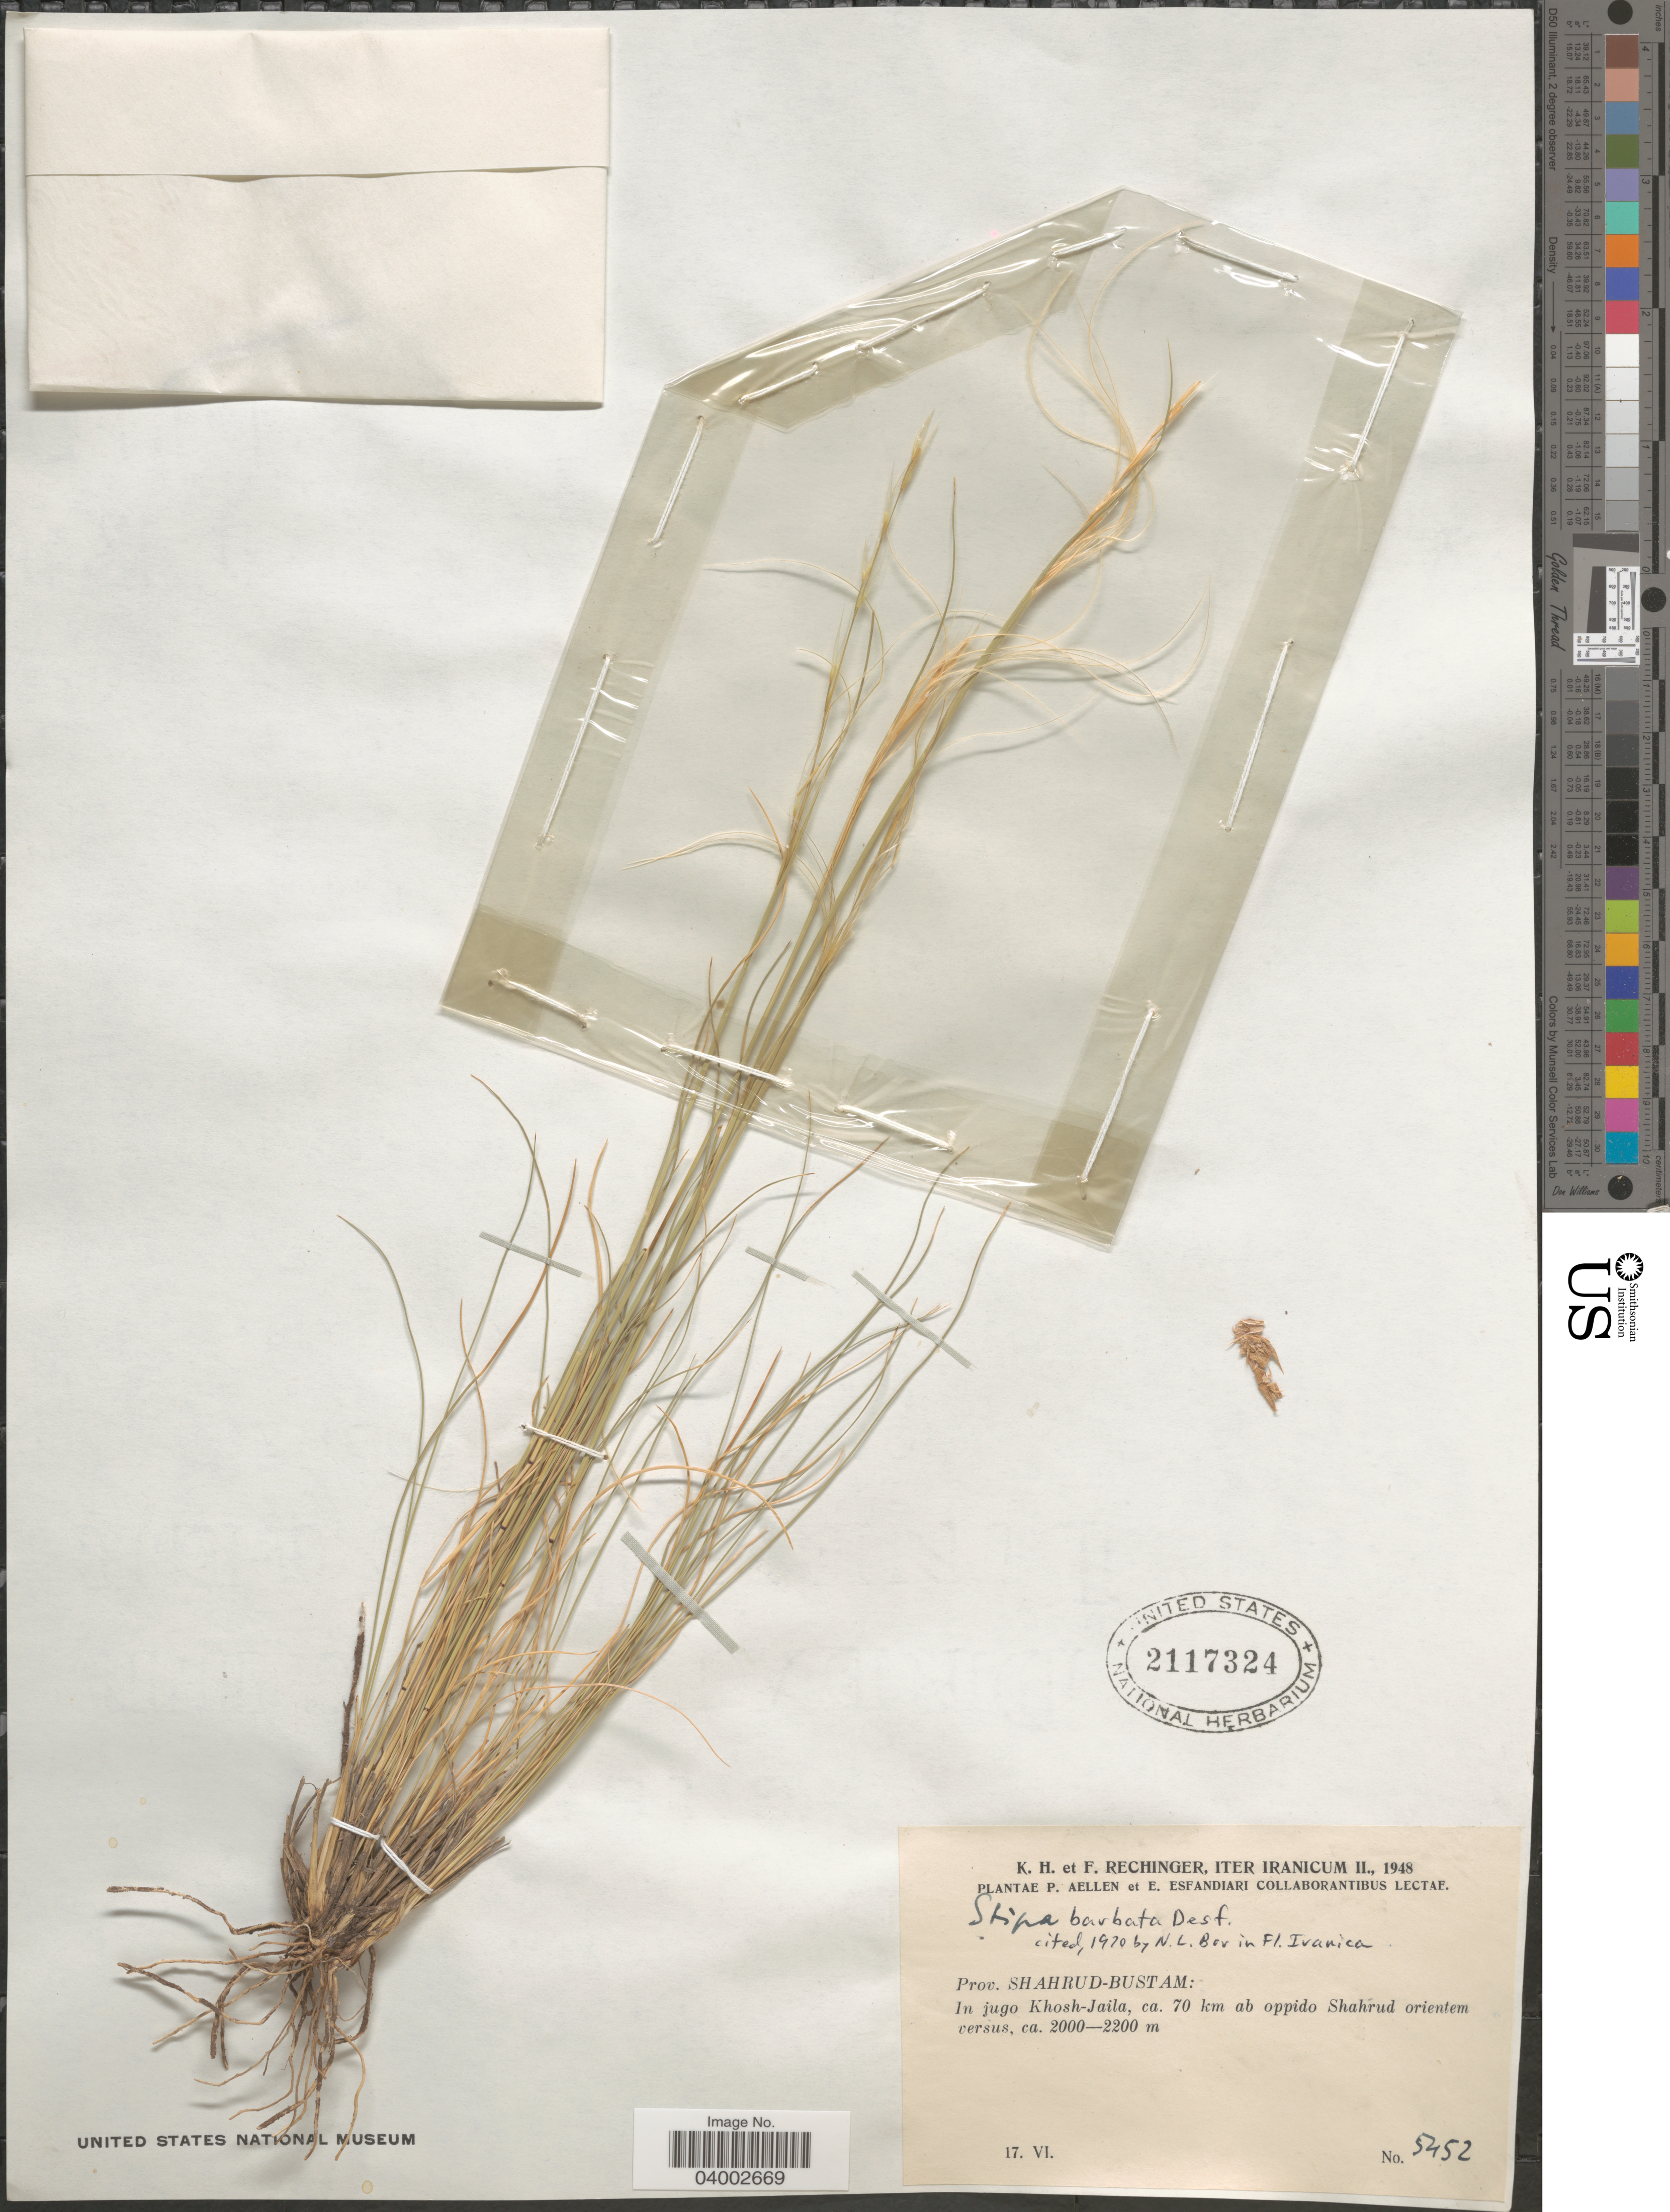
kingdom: Plantae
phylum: Tracheophyta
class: Liliopsida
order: Poales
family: Poaceae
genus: Stipa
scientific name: Stipa barbata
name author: Michx.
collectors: K. H. Rechinger & F. Rechinger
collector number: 5452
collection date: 1948-06-17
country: Iran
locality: Prov. Shahrud-Bustam: In jugo Khosh-Jaila, ca. 70 km ab oppido Shahrud orientem versus.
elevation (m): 2000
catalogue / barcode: US 2117324